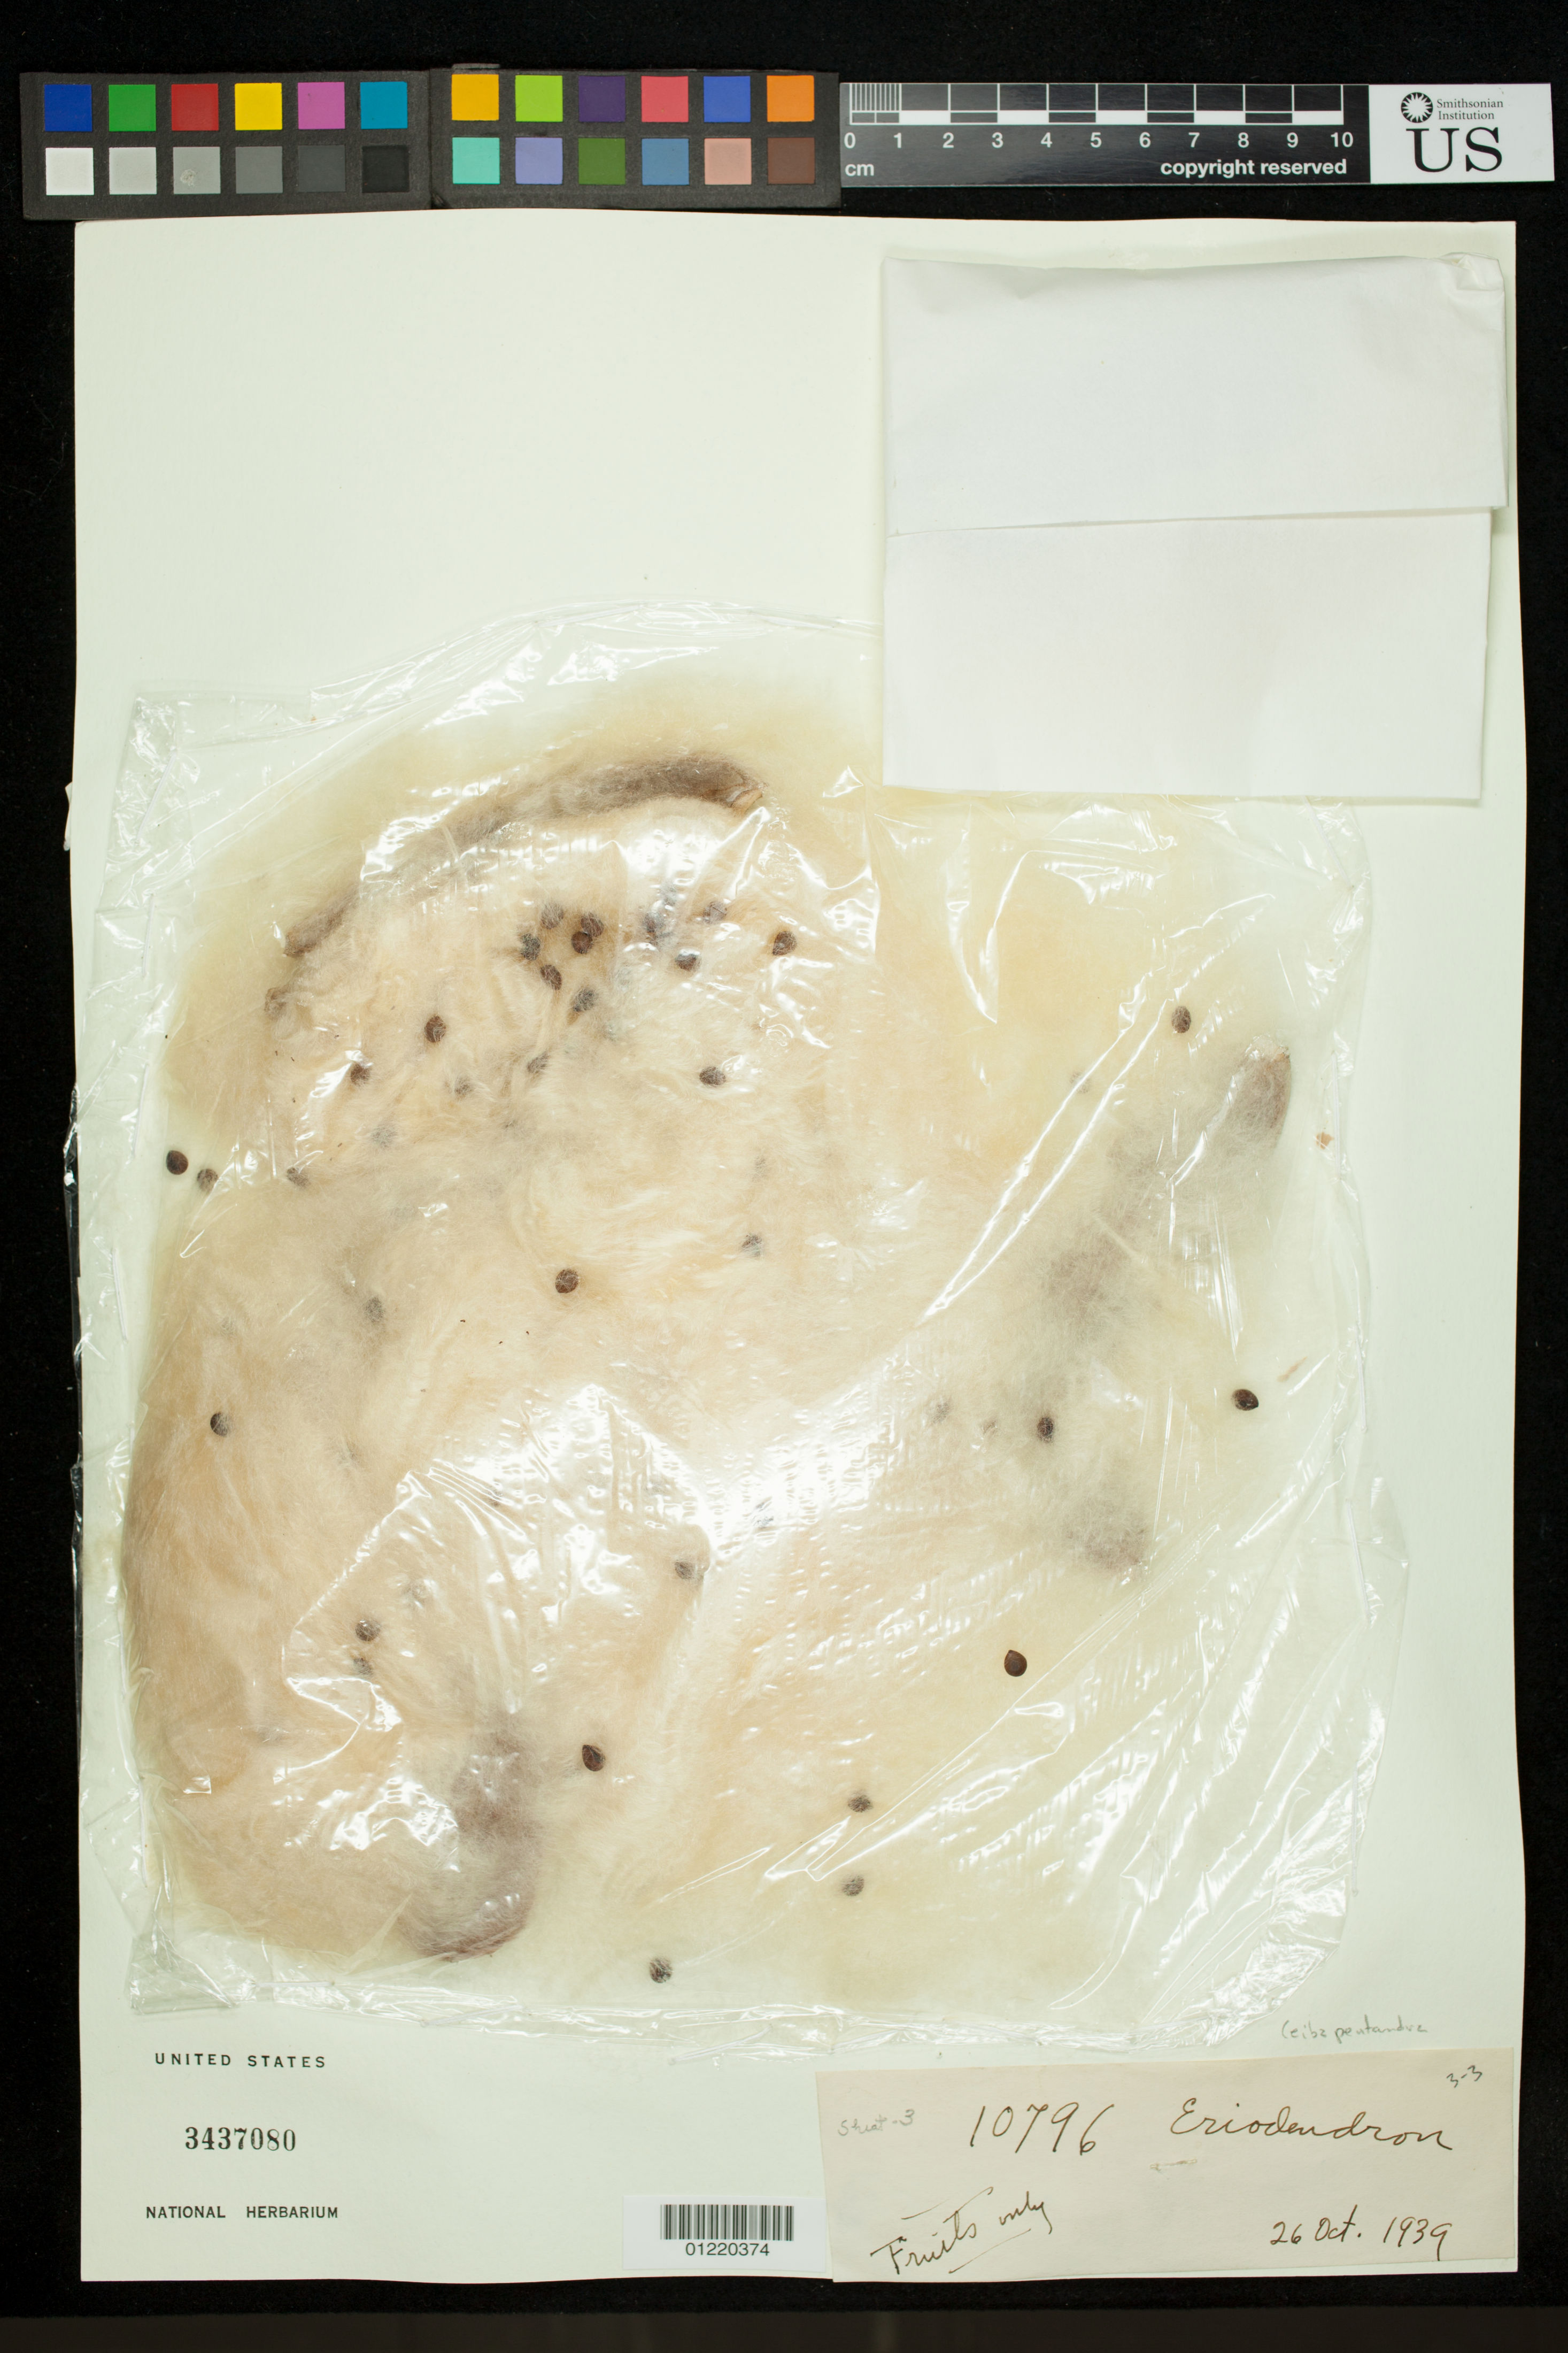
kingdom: Plantae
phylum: Tracheophyta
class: Magnoliopsida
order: Malvales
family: Malvaceae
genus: Ceiba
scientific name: Ceiba pentandra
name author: (L.) Gaertn.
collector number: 10796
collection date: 1939-10-26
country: Colombia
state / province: Huila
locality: Magdalena Valley. San Agustín gorge of upper Rio Magdalena.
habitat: Brushy hill near edge of cliff.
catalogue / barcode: US 3437080